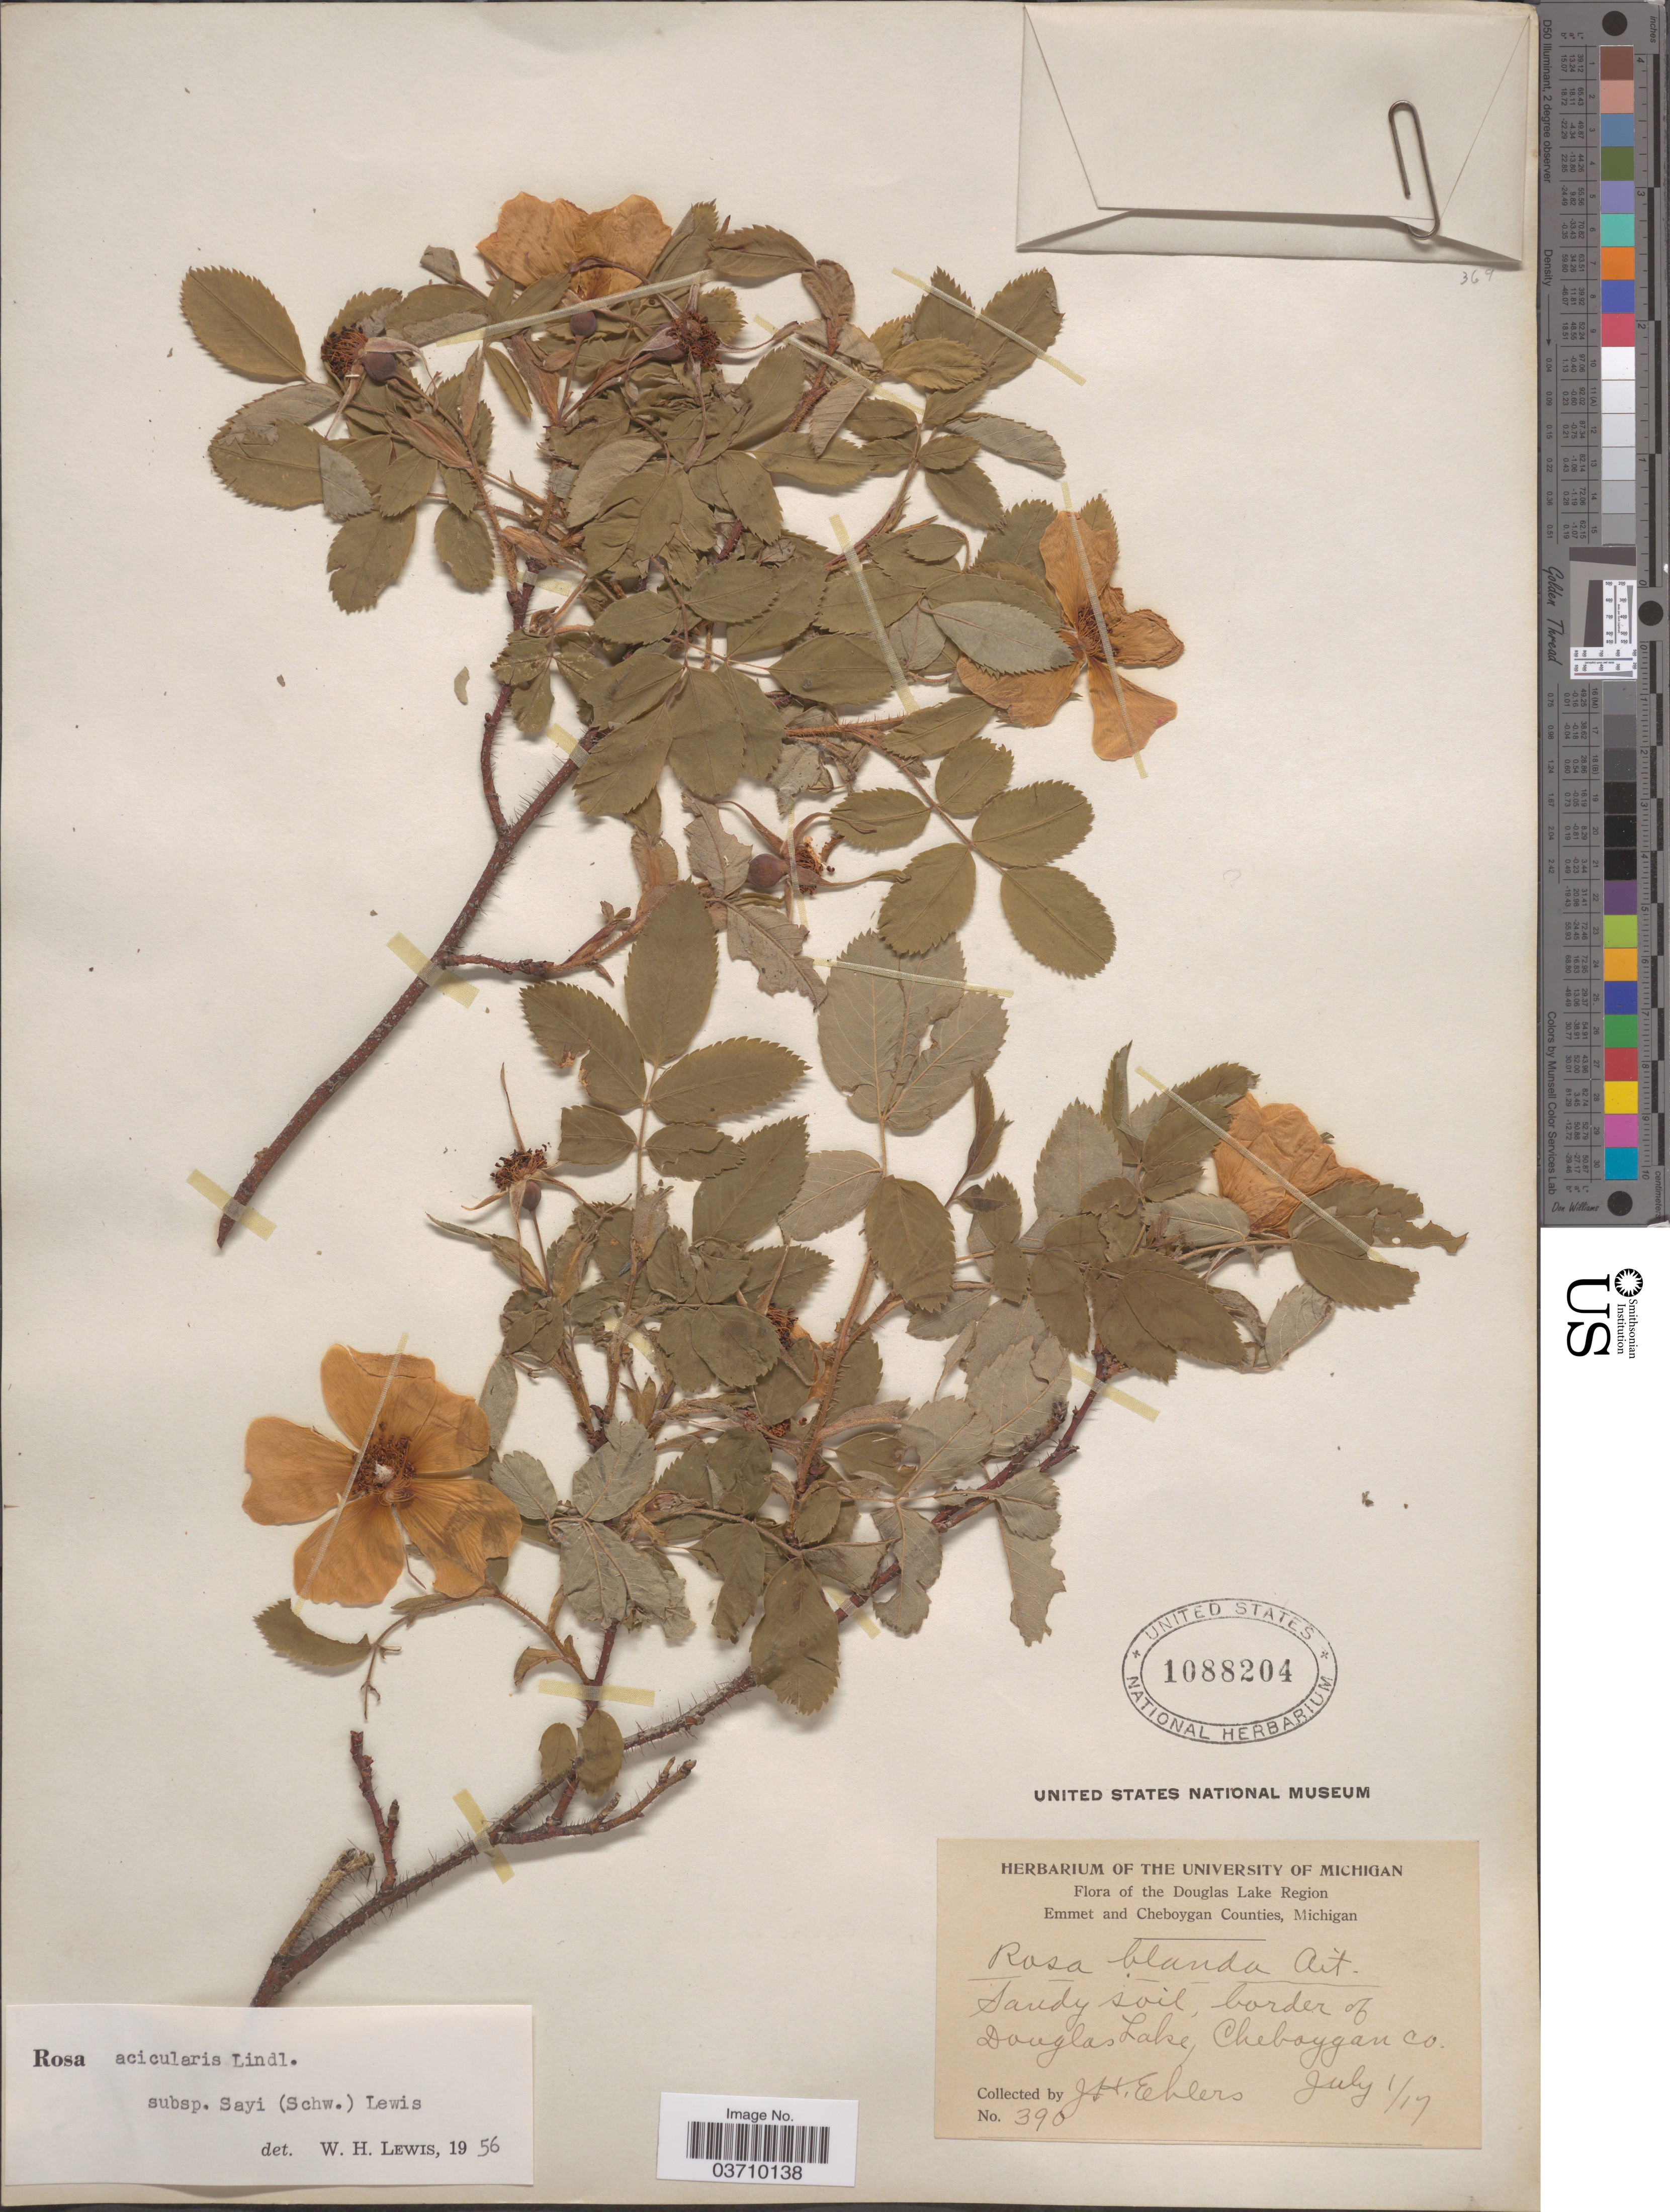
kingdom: Plantae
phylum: Tracheophyta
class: Magnoliopsida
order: Rosales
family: Rosaceae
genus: Rosa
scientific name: Rosa acicularis var. sayi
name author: (Schwein.) Rehder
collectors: J. H. Ehlers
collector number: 390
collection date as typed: Transcribed d/m/y: 1/7/17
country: United States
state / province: Michigan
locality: The Douglas Lake Region. Border of Douglas Lake, Cheboygan Co.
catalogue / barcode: US 1088204